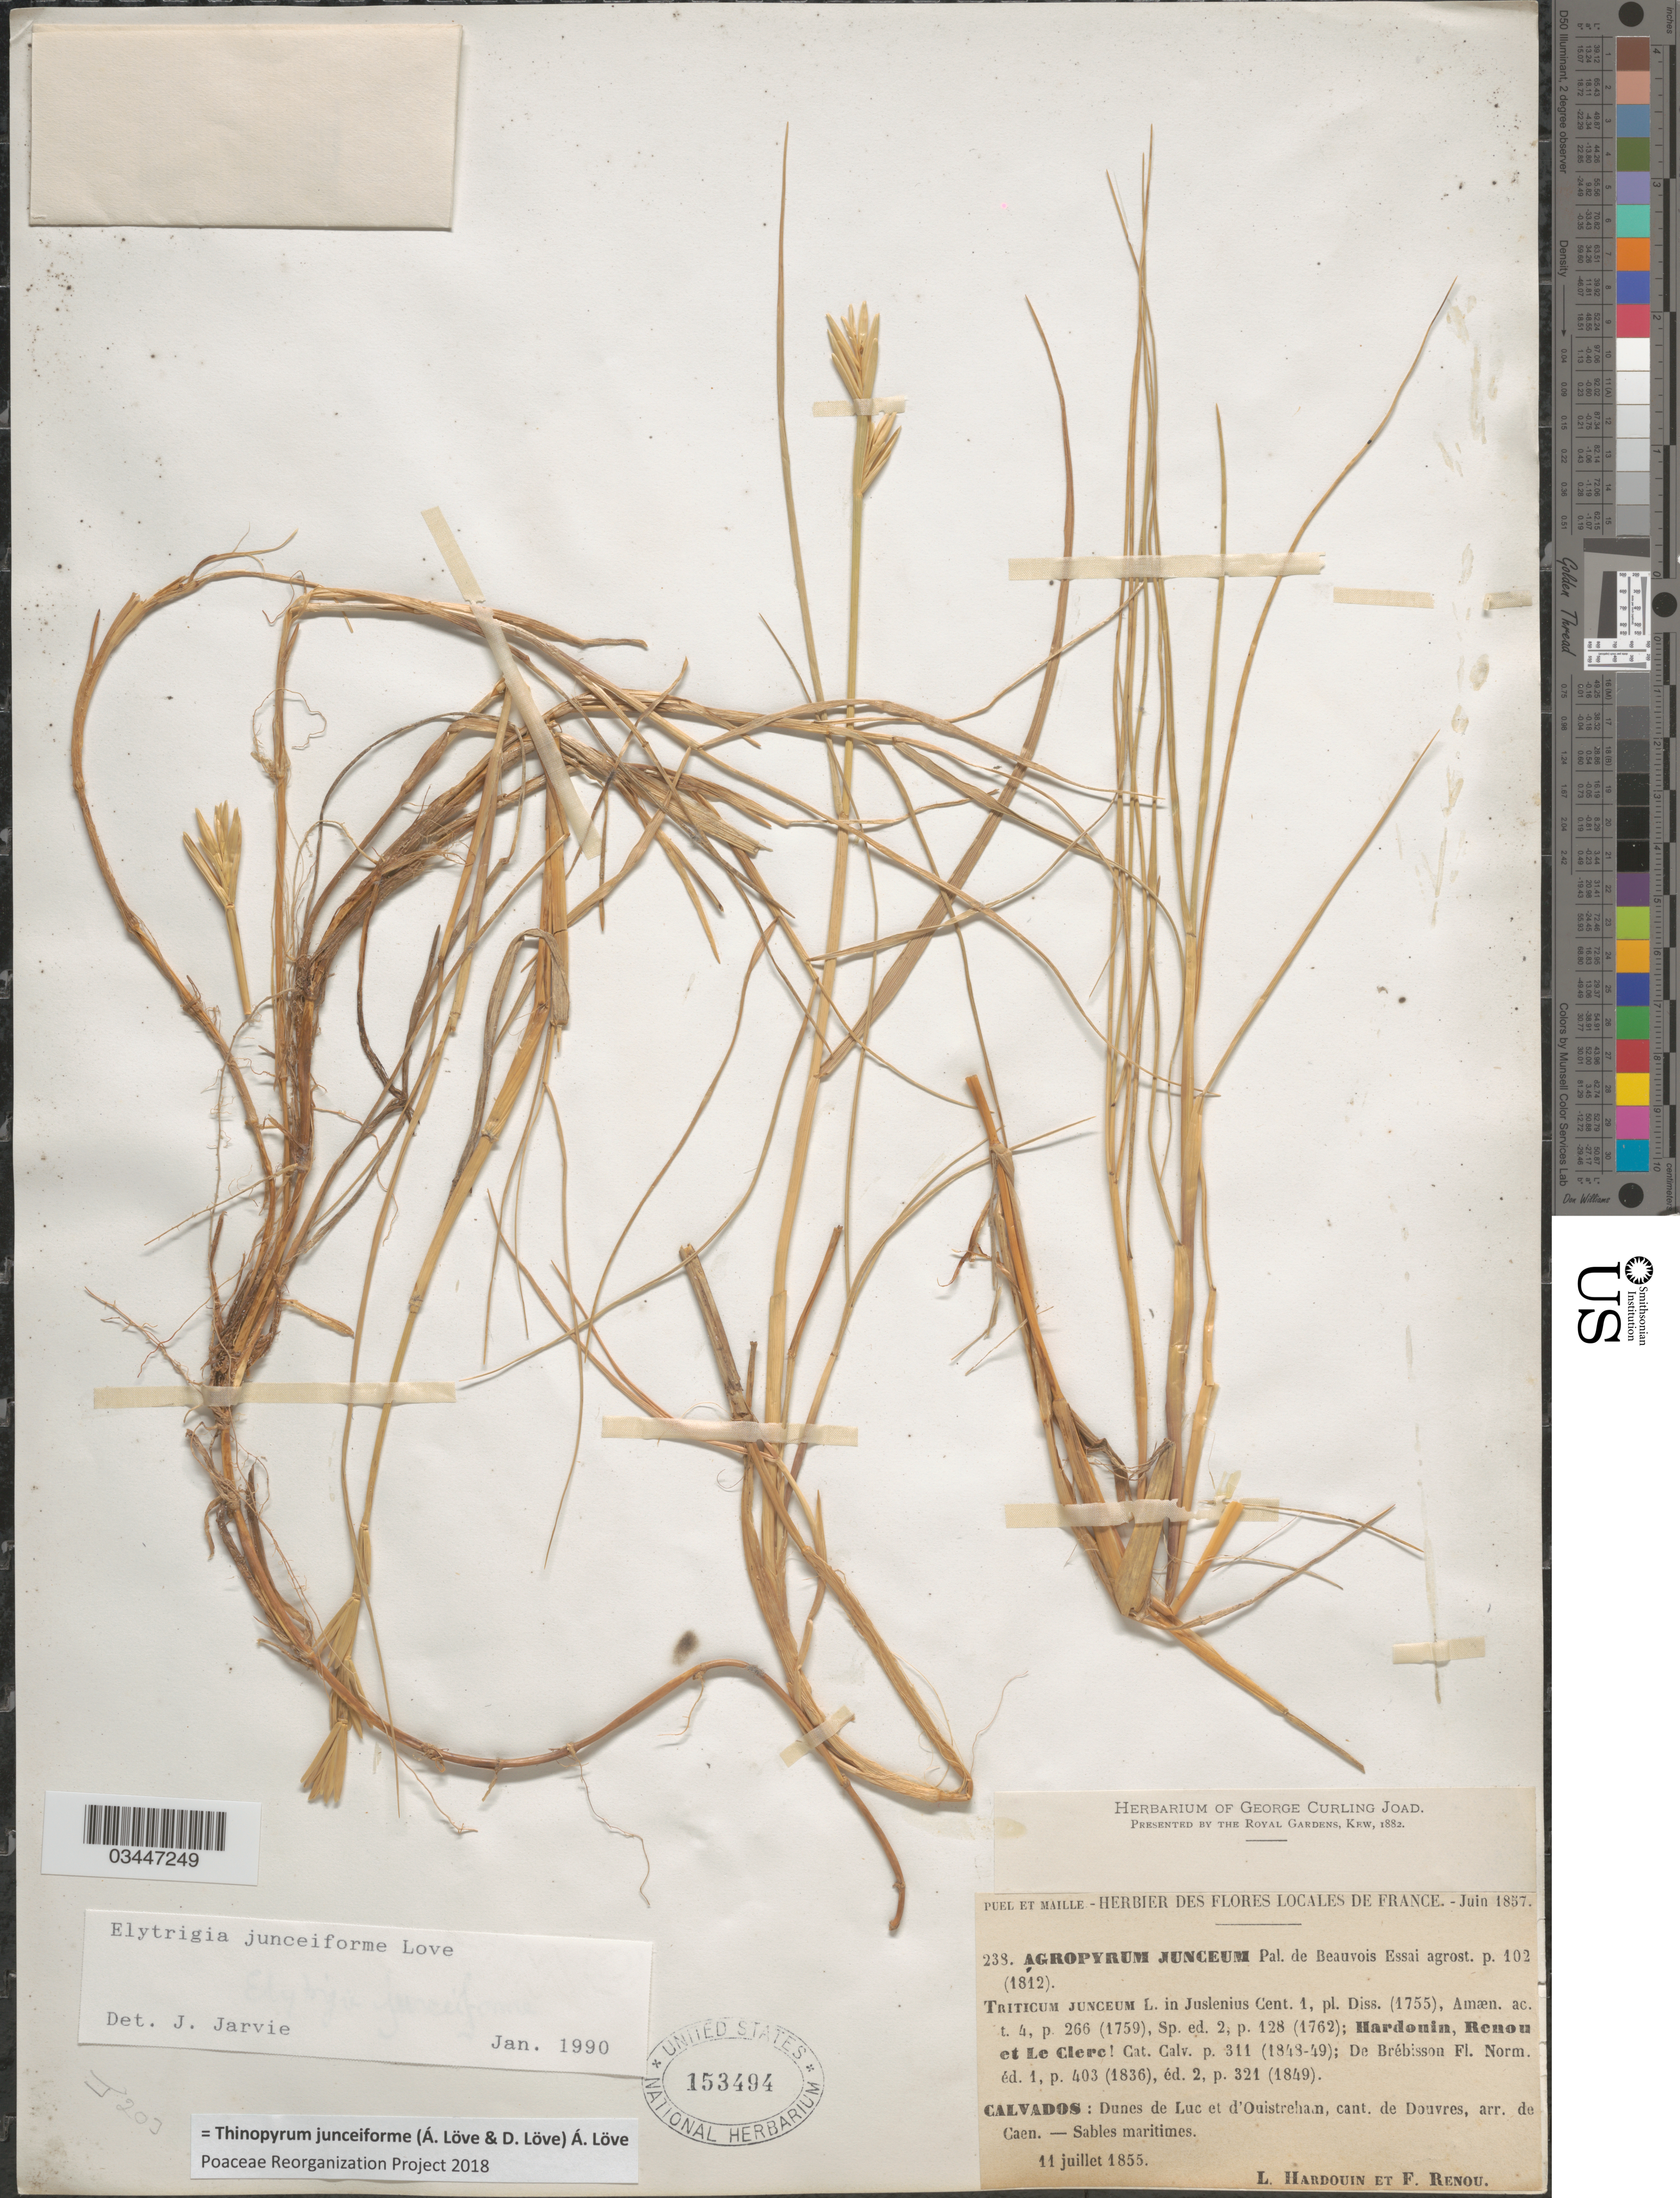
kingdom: Plantae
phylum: Tracheophyta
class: Liliopsida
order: Poales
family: Poaceae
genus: Thinopyrum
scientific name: Thinopyrum junceiforme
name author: (Á. Löve & D. Löve) Á. Löve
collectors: L. Hardouin & F. Renou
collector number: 238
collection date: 1855-07-11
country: France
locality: Calvados: Dunes de Luc et d'Ouistreham, cant. de Douvres, arr. de Caen.- Sables maritimes.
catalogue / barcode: US 153494